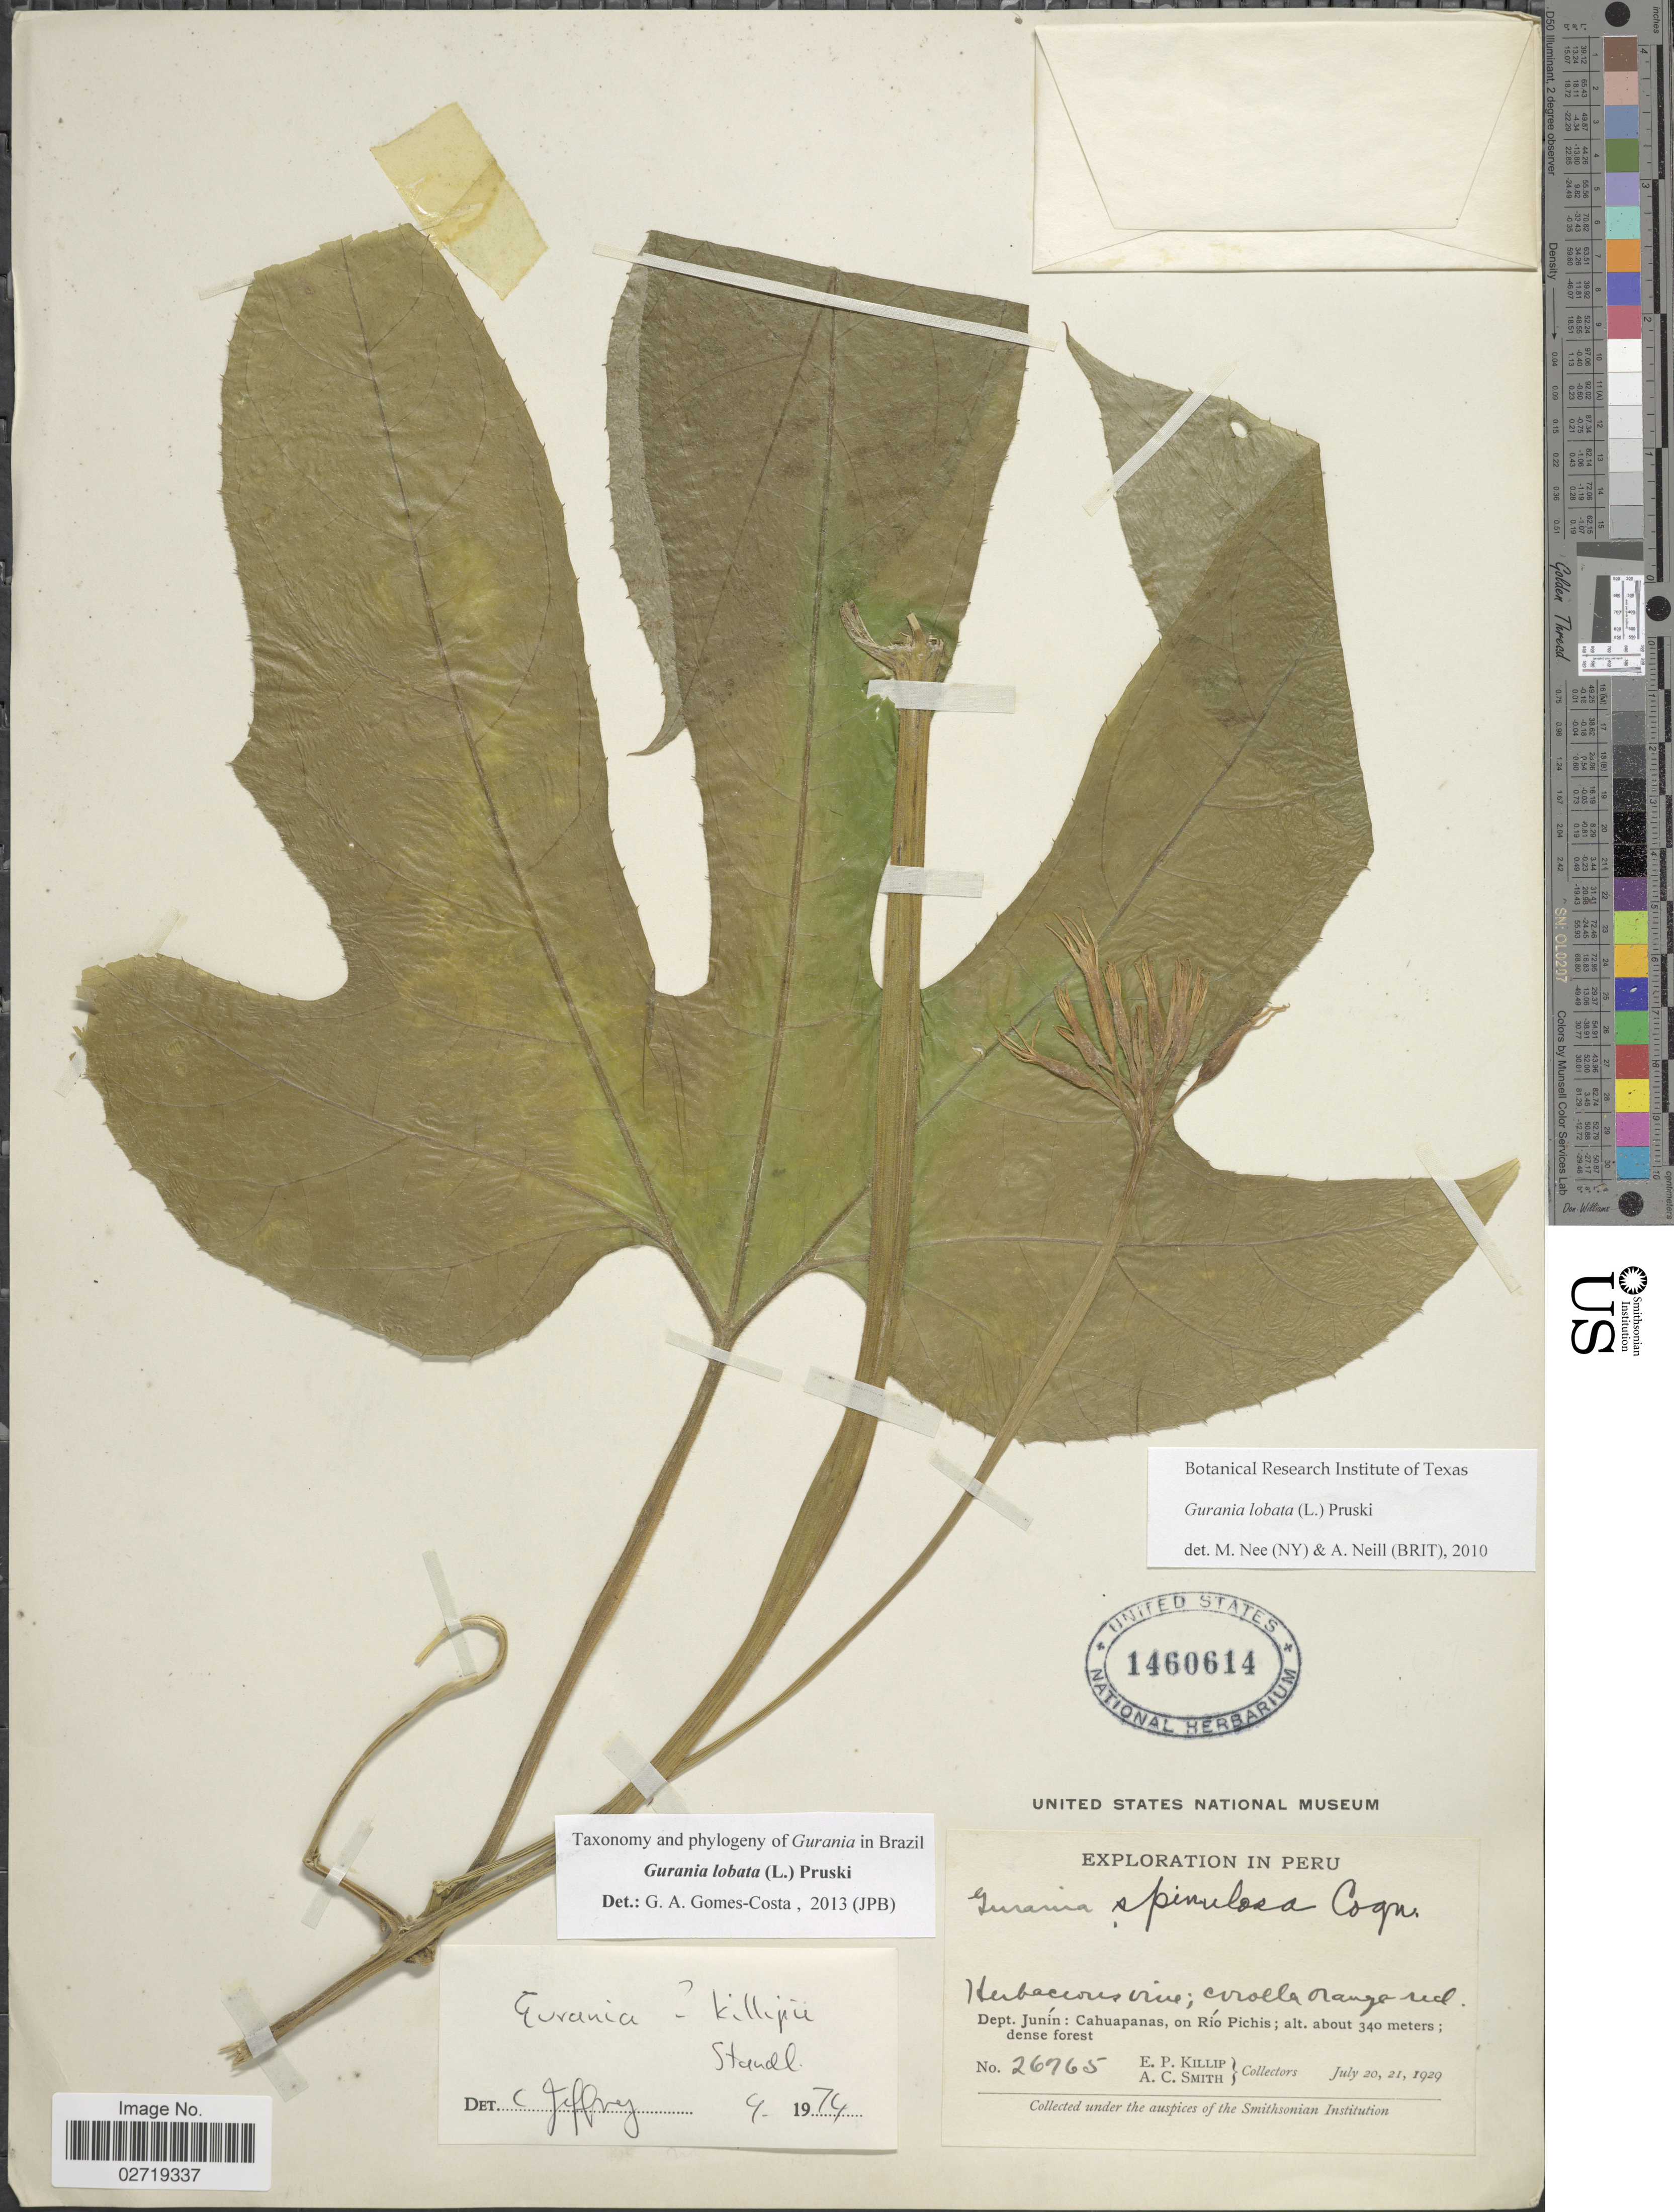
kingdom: Plantae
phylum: Tracheophyta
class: Magnoliopsida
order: Cucurbitales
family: Cucurbitaceae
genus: Gurania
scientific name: Gurania lobata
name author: (L.) Pruski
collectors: E. P. Killip & A. C. Smith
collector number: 26765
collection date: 1929-07-20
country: Peru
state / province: Junín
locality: Dept. Junín: Cahuapanas, on Río Pichis; dense forest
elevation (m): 340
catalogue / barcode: US 1460614